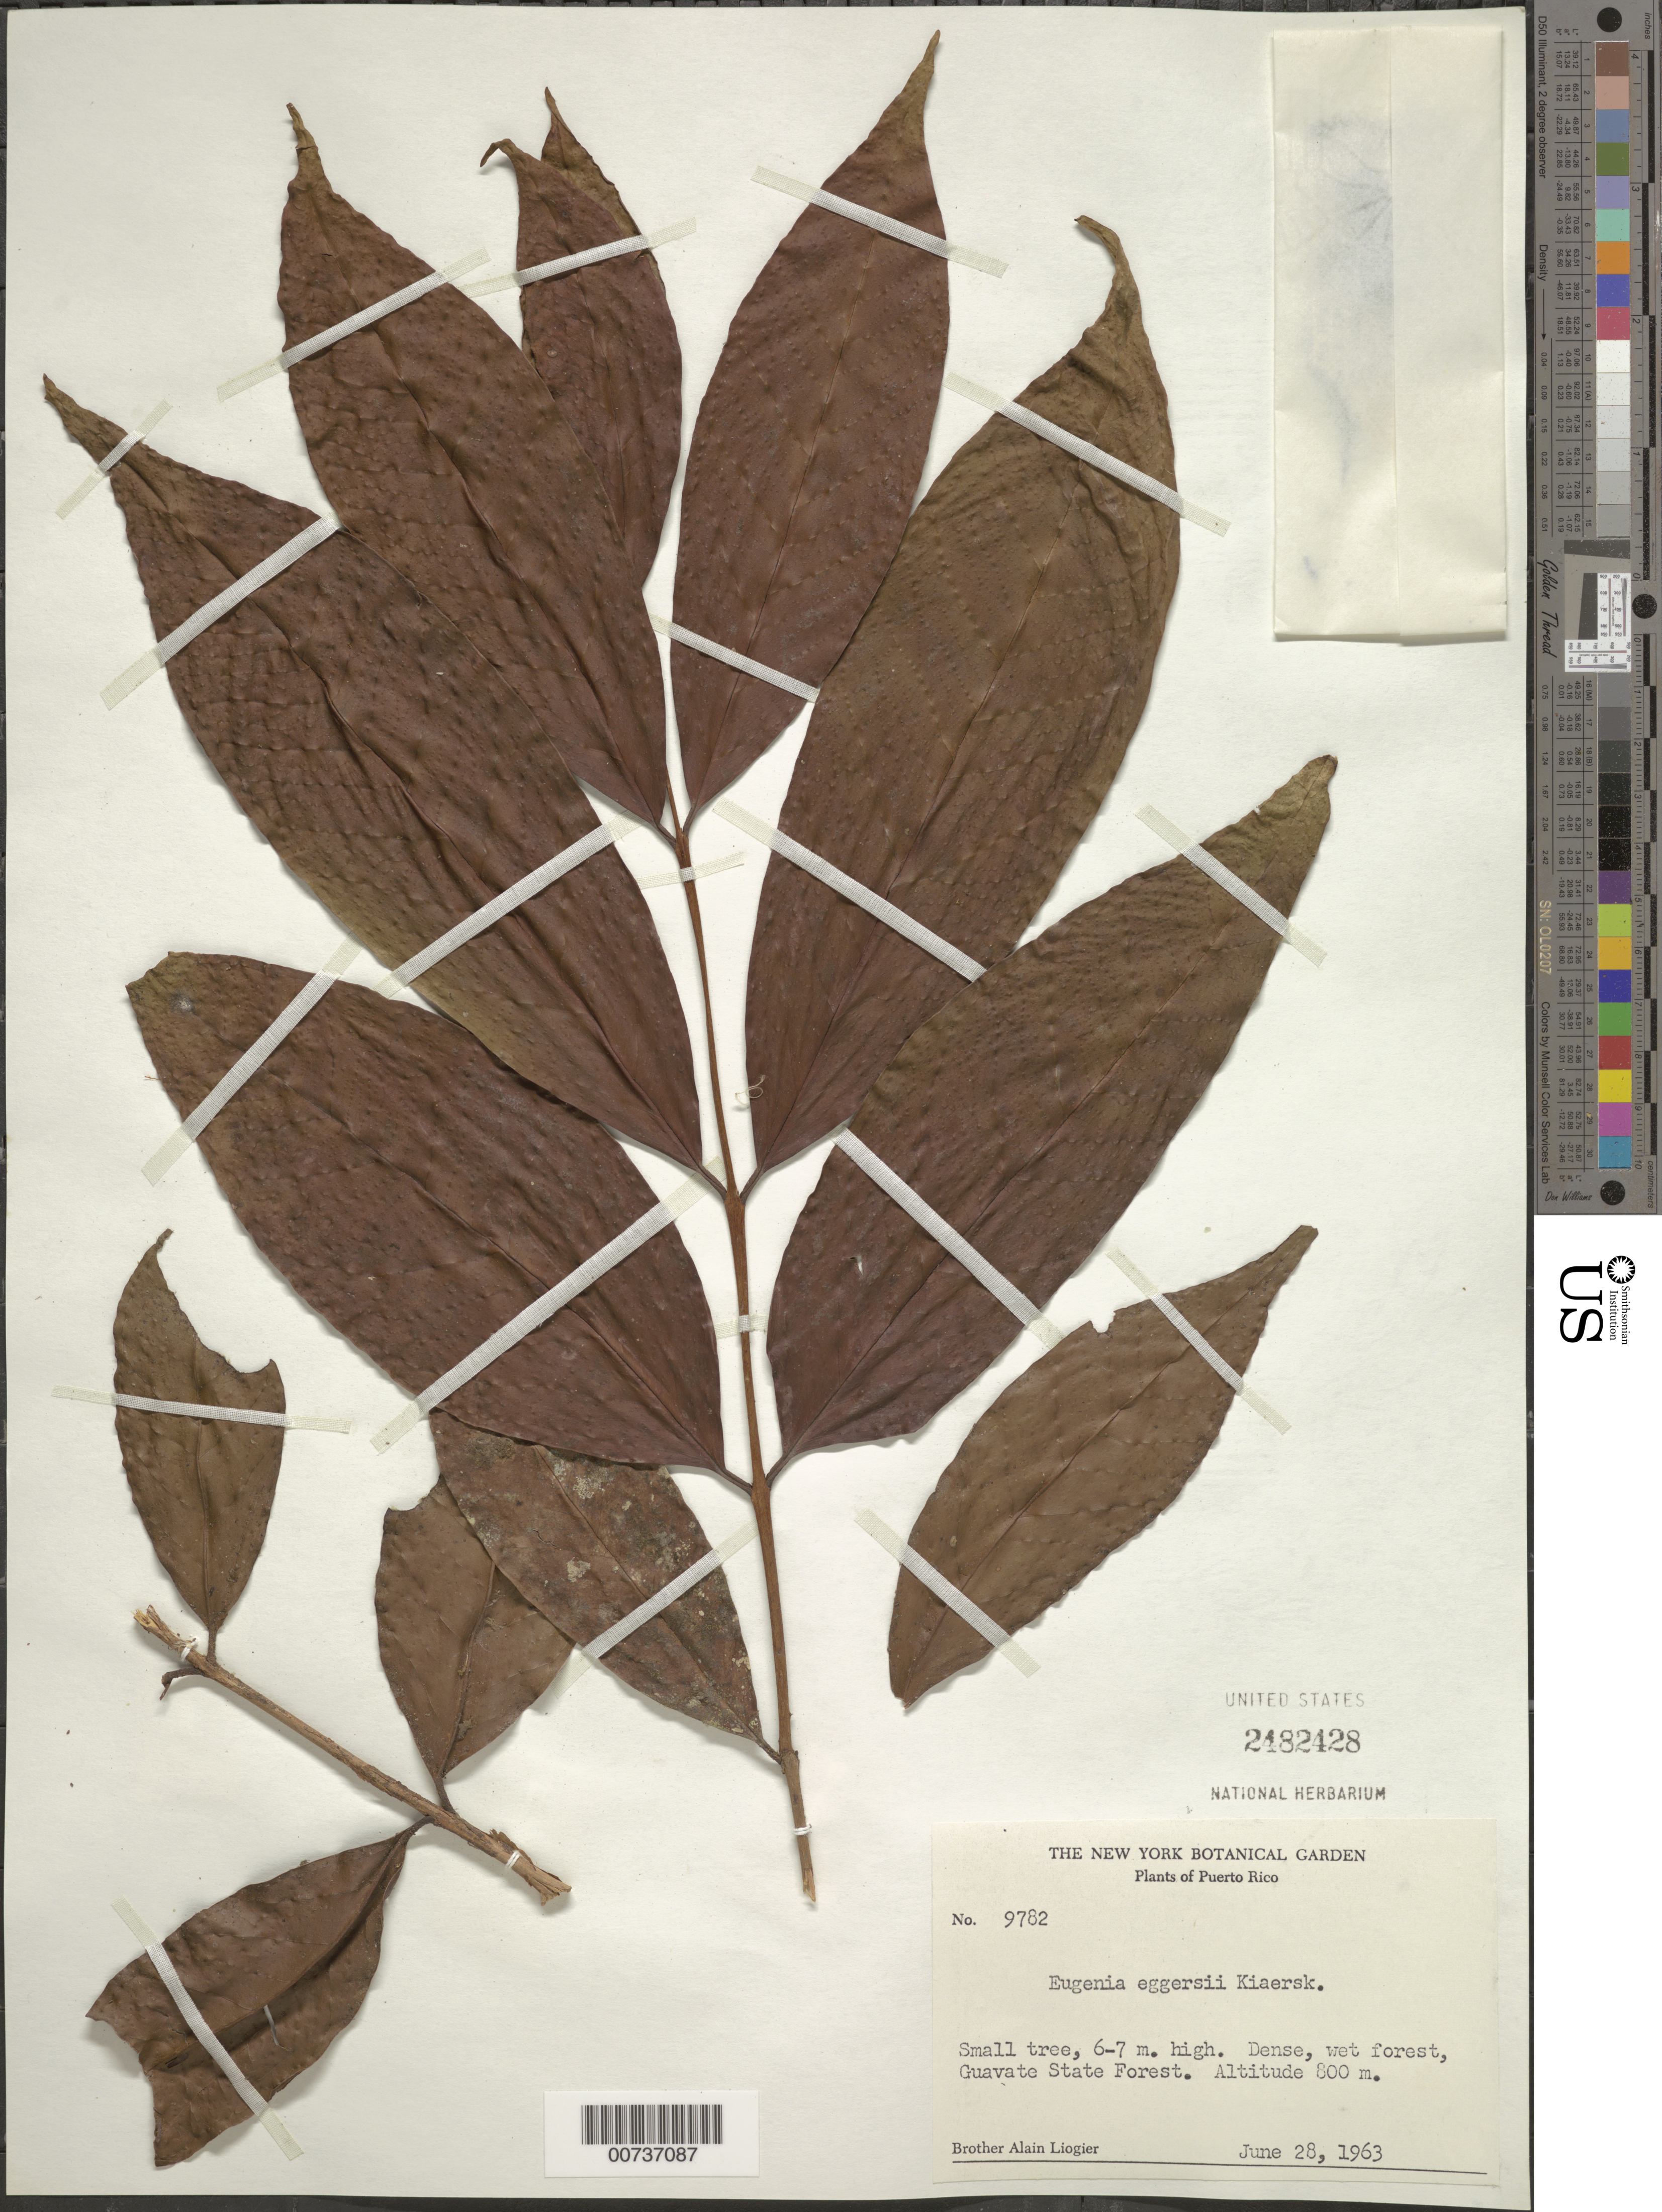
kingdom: Plantae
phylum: Tracheophyta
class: Magnoliopsida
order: Myrtales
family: Myrtaceae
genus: Eugenia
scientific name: Eugenia eggersii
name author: Kiaersk.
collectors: A. H. Liogier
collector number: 9782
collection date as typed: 28 Jun 1963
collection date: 1963-06-28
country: Puerto Rico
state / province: Cayey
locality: Guavate State Forest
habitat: Dense, wet forest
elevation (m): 800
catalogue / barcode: US 2482428